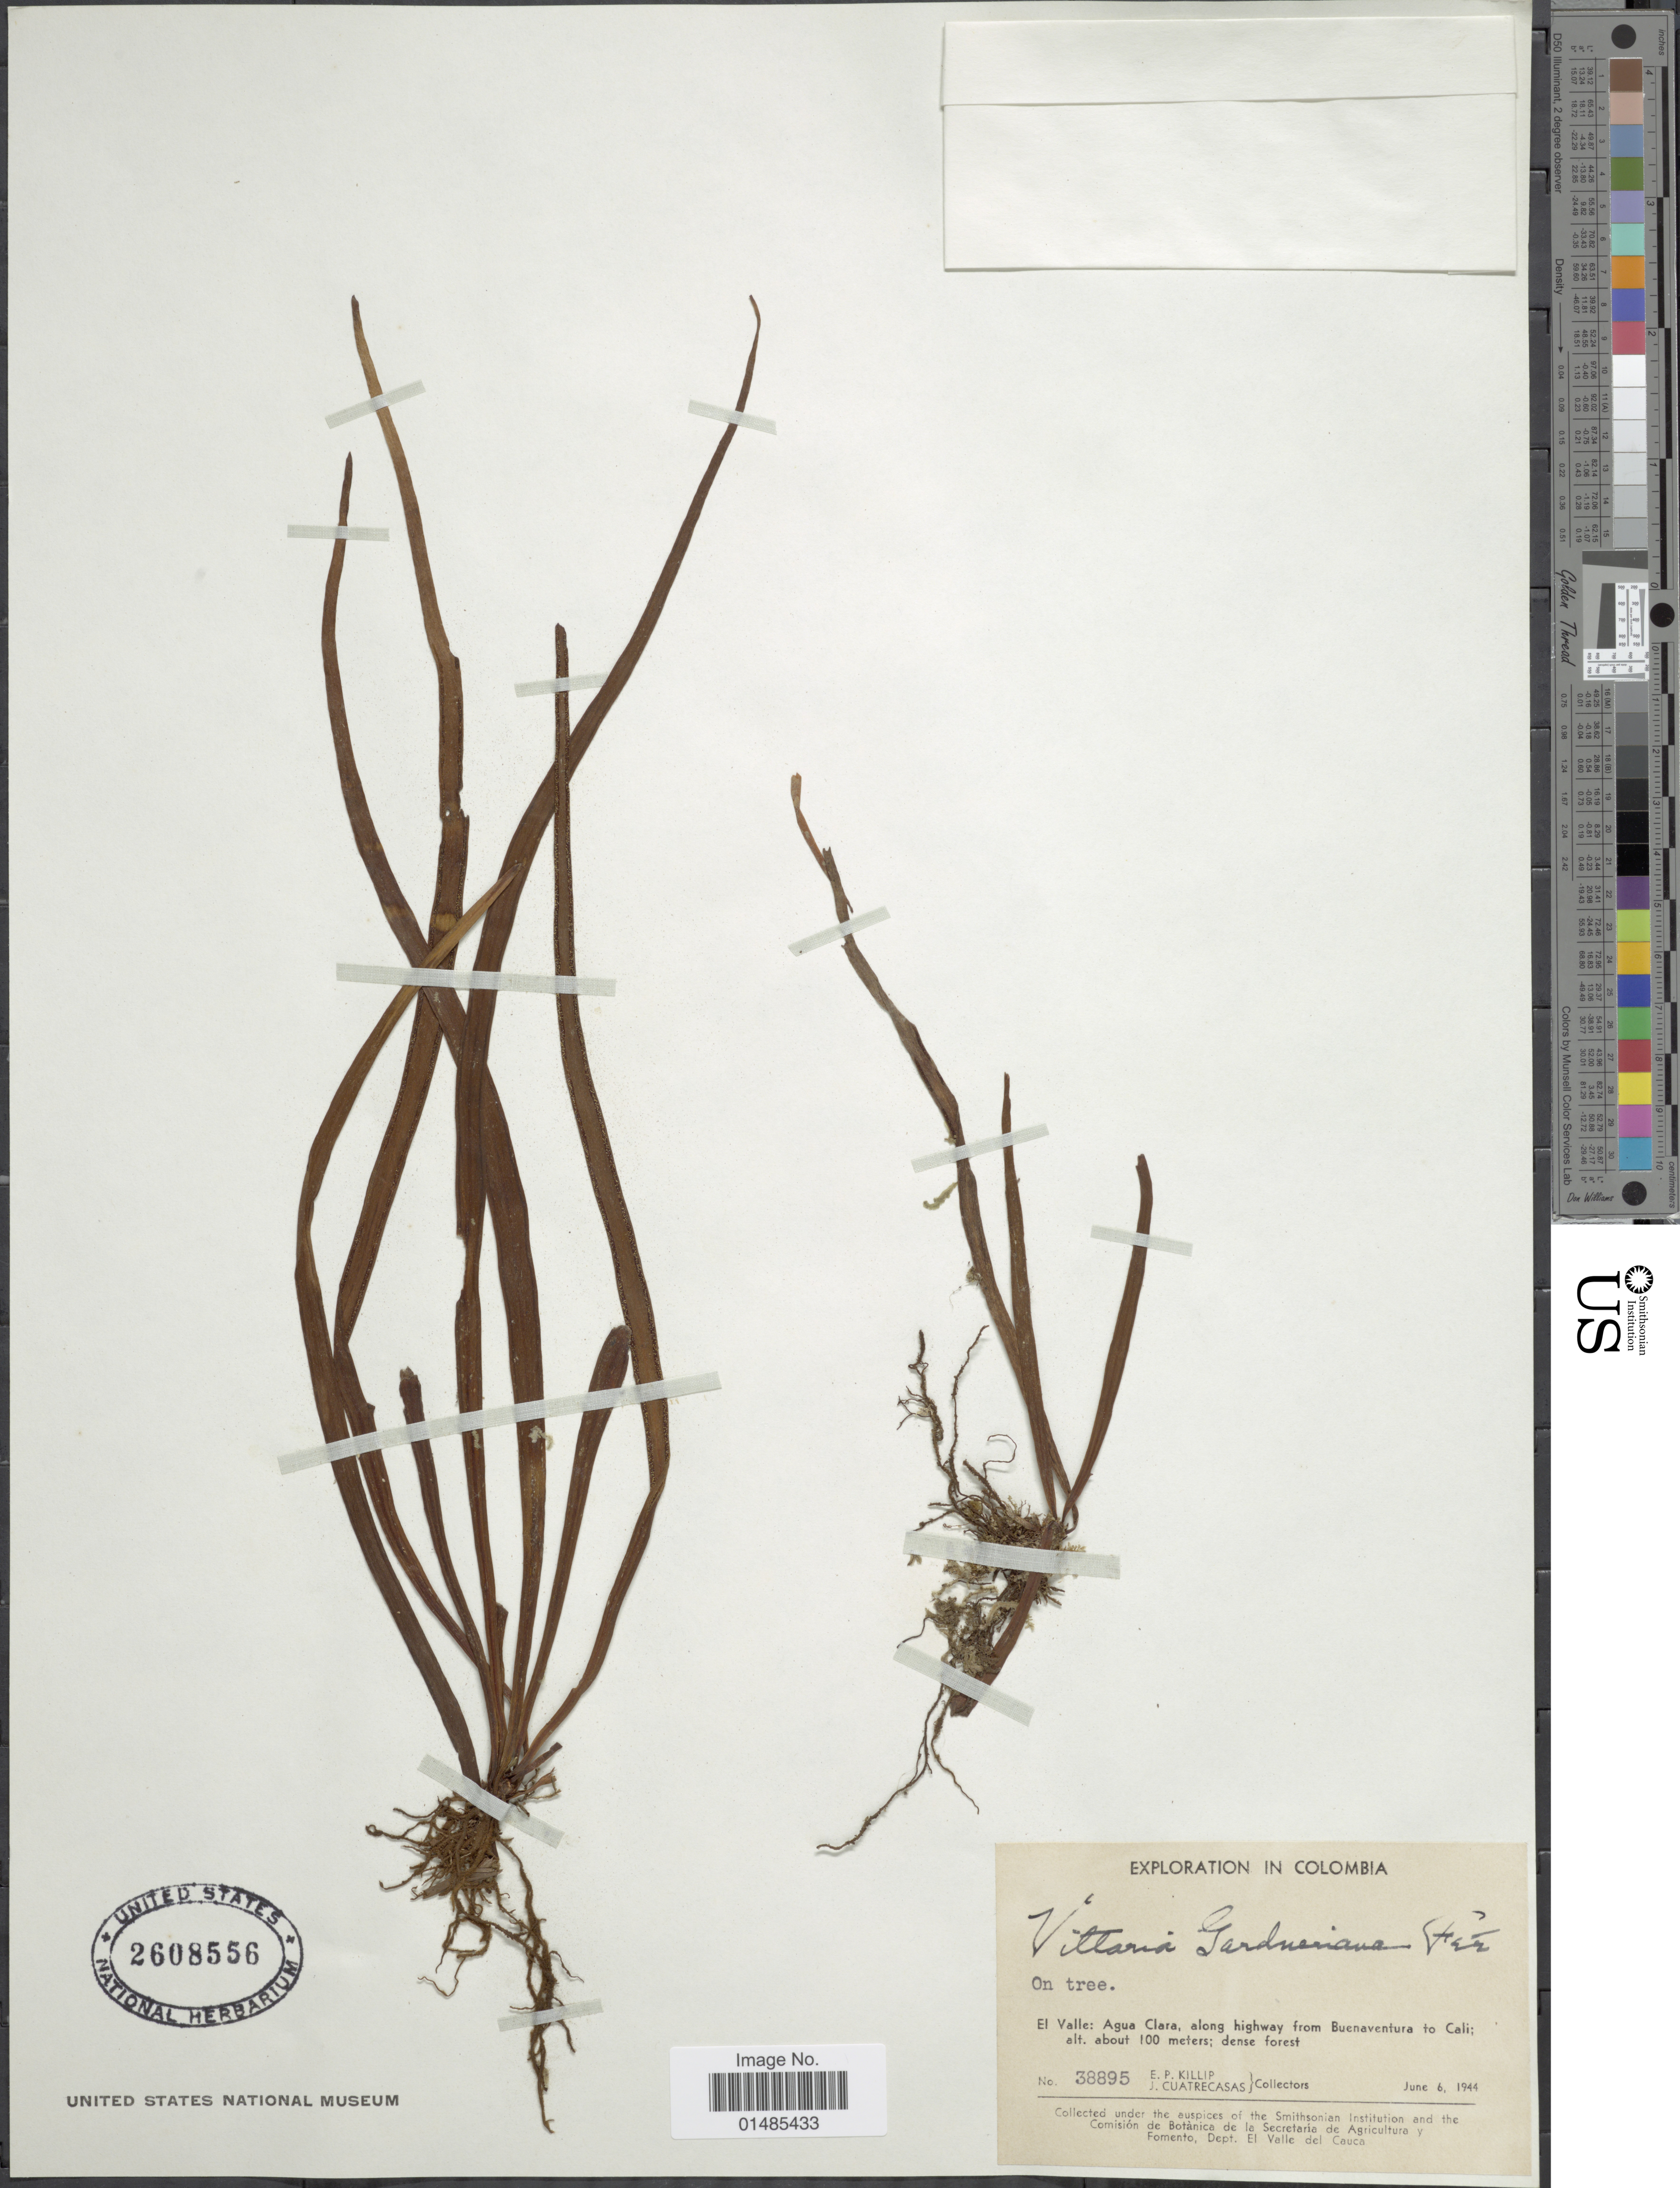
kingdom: Plantae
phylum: Tracheophyta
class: Polypodiopsida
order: Polypodiales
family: Pteridaceae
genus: Radiovittaria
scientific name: Radiovittaria gardneriana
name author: (Fée) E.H. Crane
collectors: E. P. Killip & J. Cuatrecasas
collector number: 38895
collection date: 1944-06-06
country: Colombia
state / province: Valle del Cauca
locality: El Valle: Agua Clara, along highway from Buenaventura to Cali.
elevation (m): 100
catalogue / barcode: US 2608556